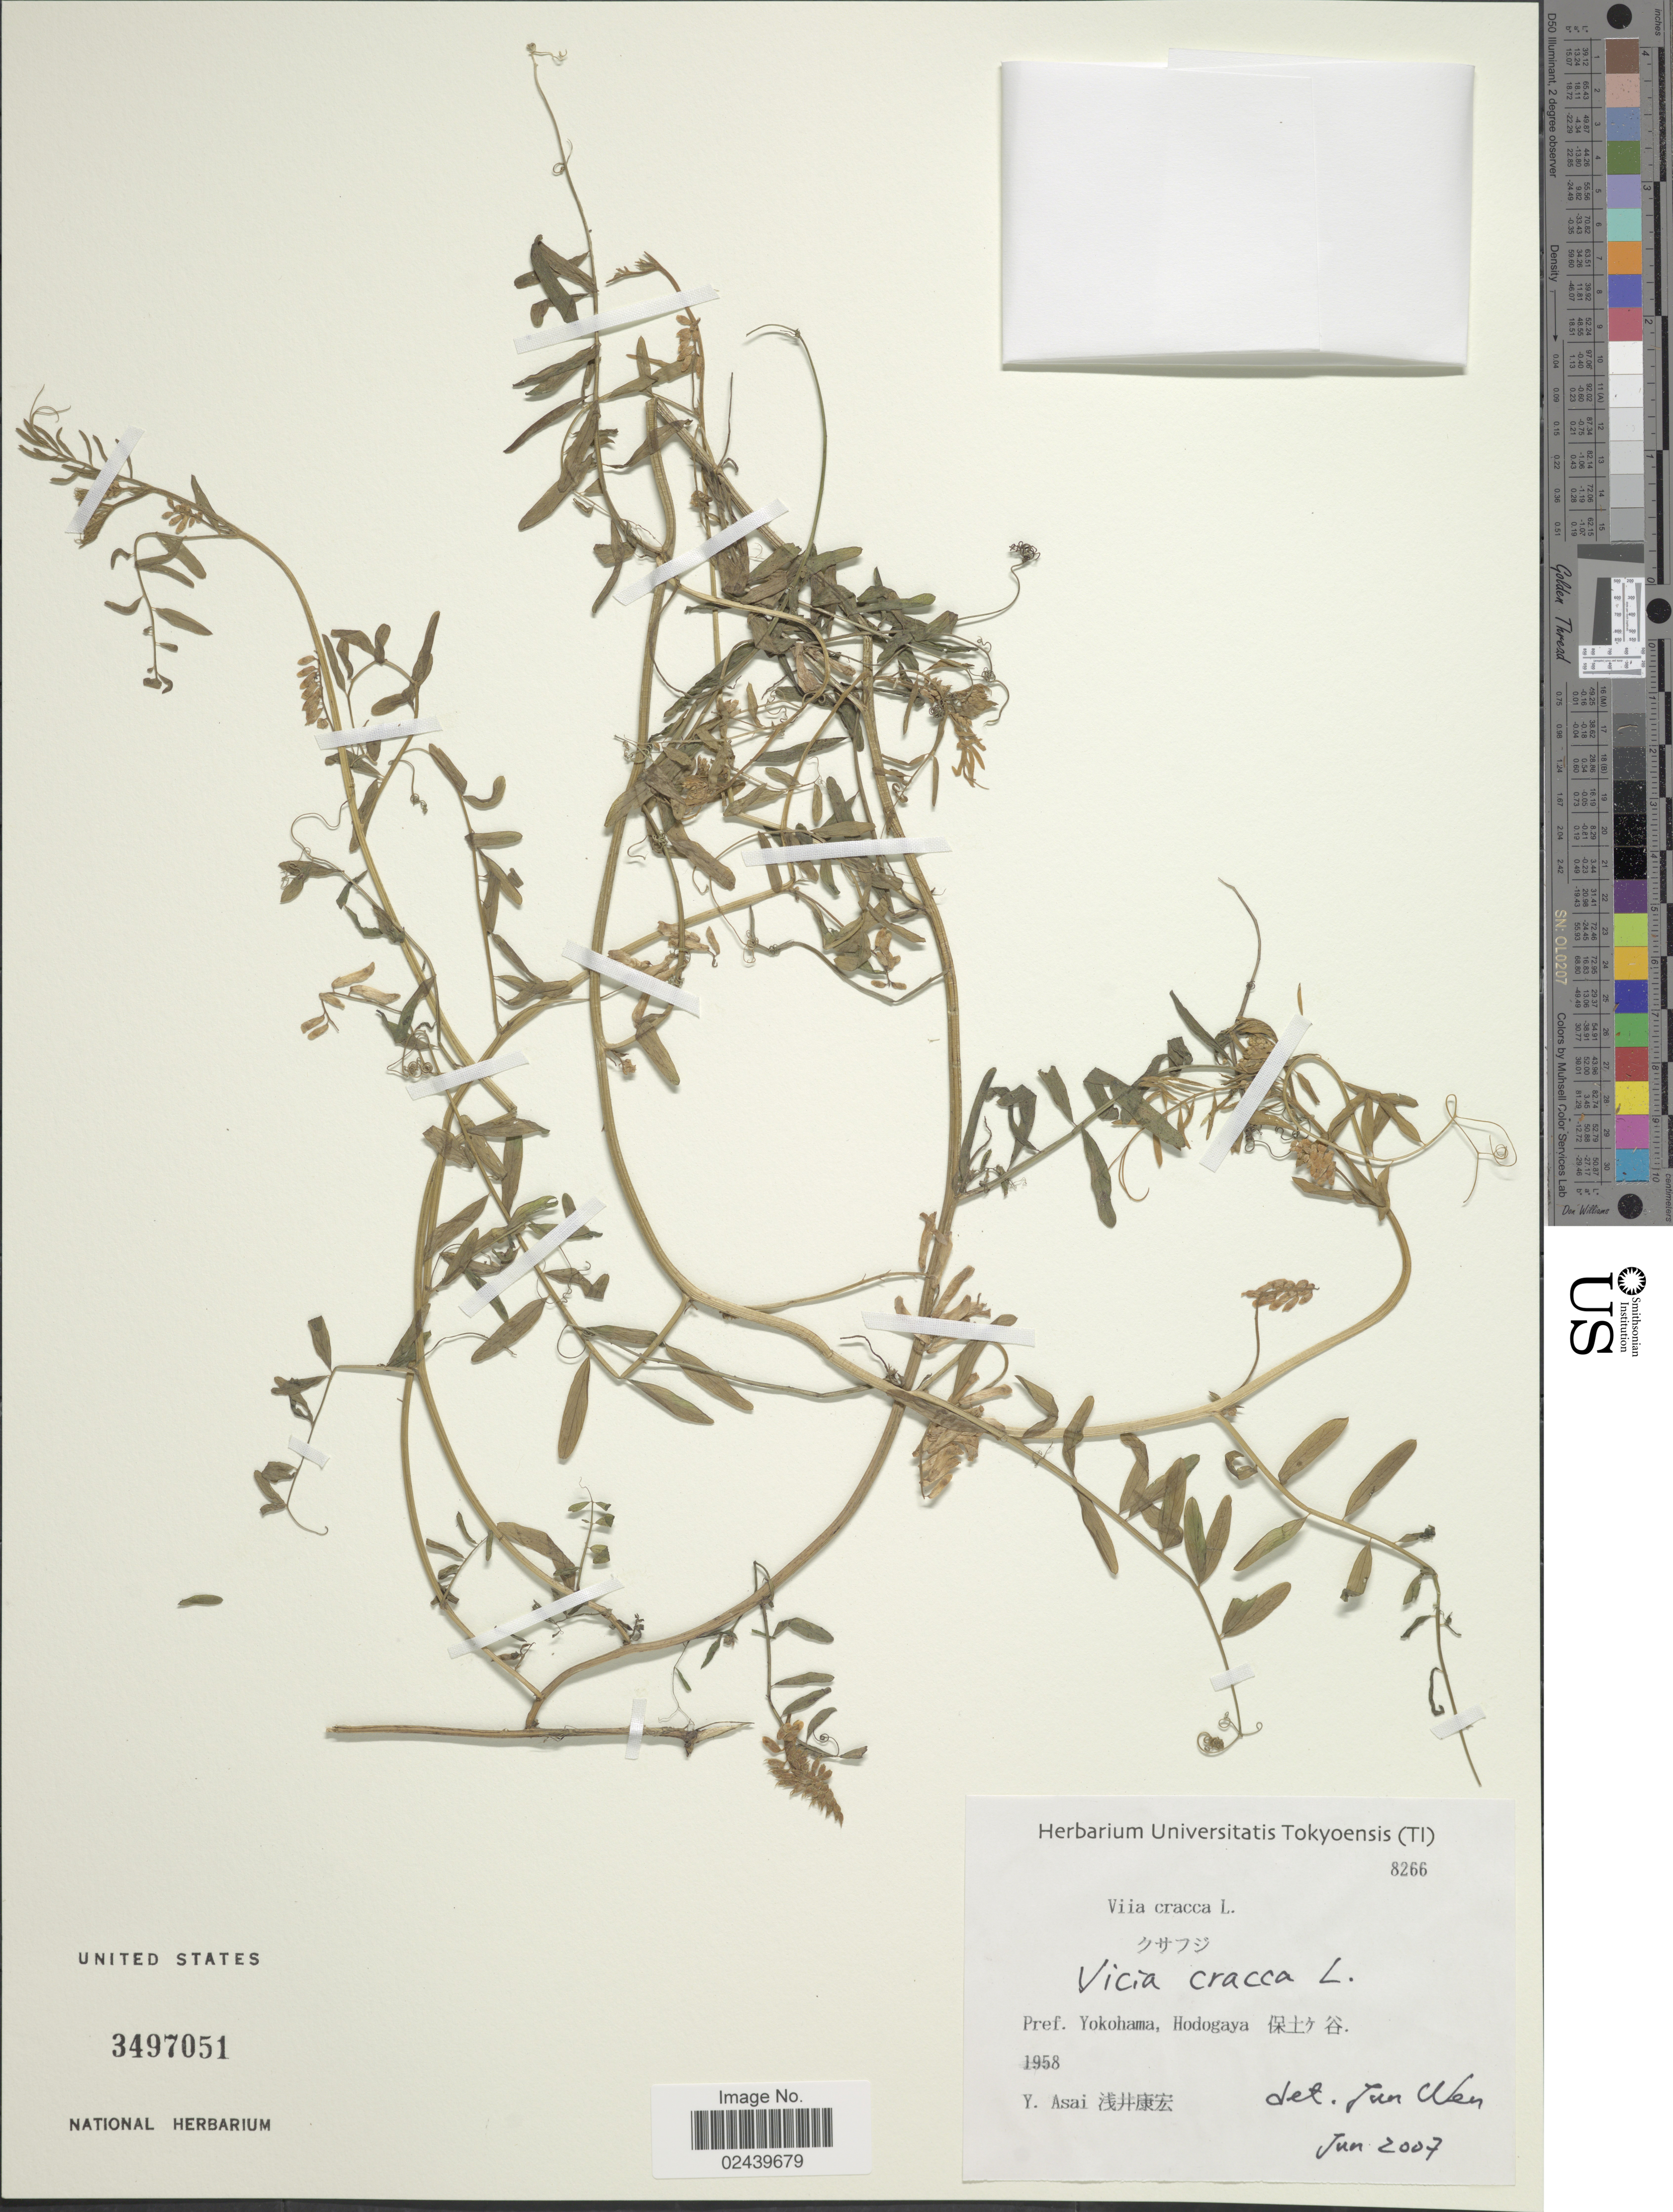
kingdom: Plantae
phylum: Tracheophyta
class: Magnoliopsida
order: Fabales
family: Fabaceae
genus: Vicia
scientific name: Vicia cracca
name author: L.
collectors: Y. Asai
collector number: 8266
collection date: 1958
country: Japan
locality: Pref. Yokohama, Hodogaya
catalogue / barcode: US 3497051